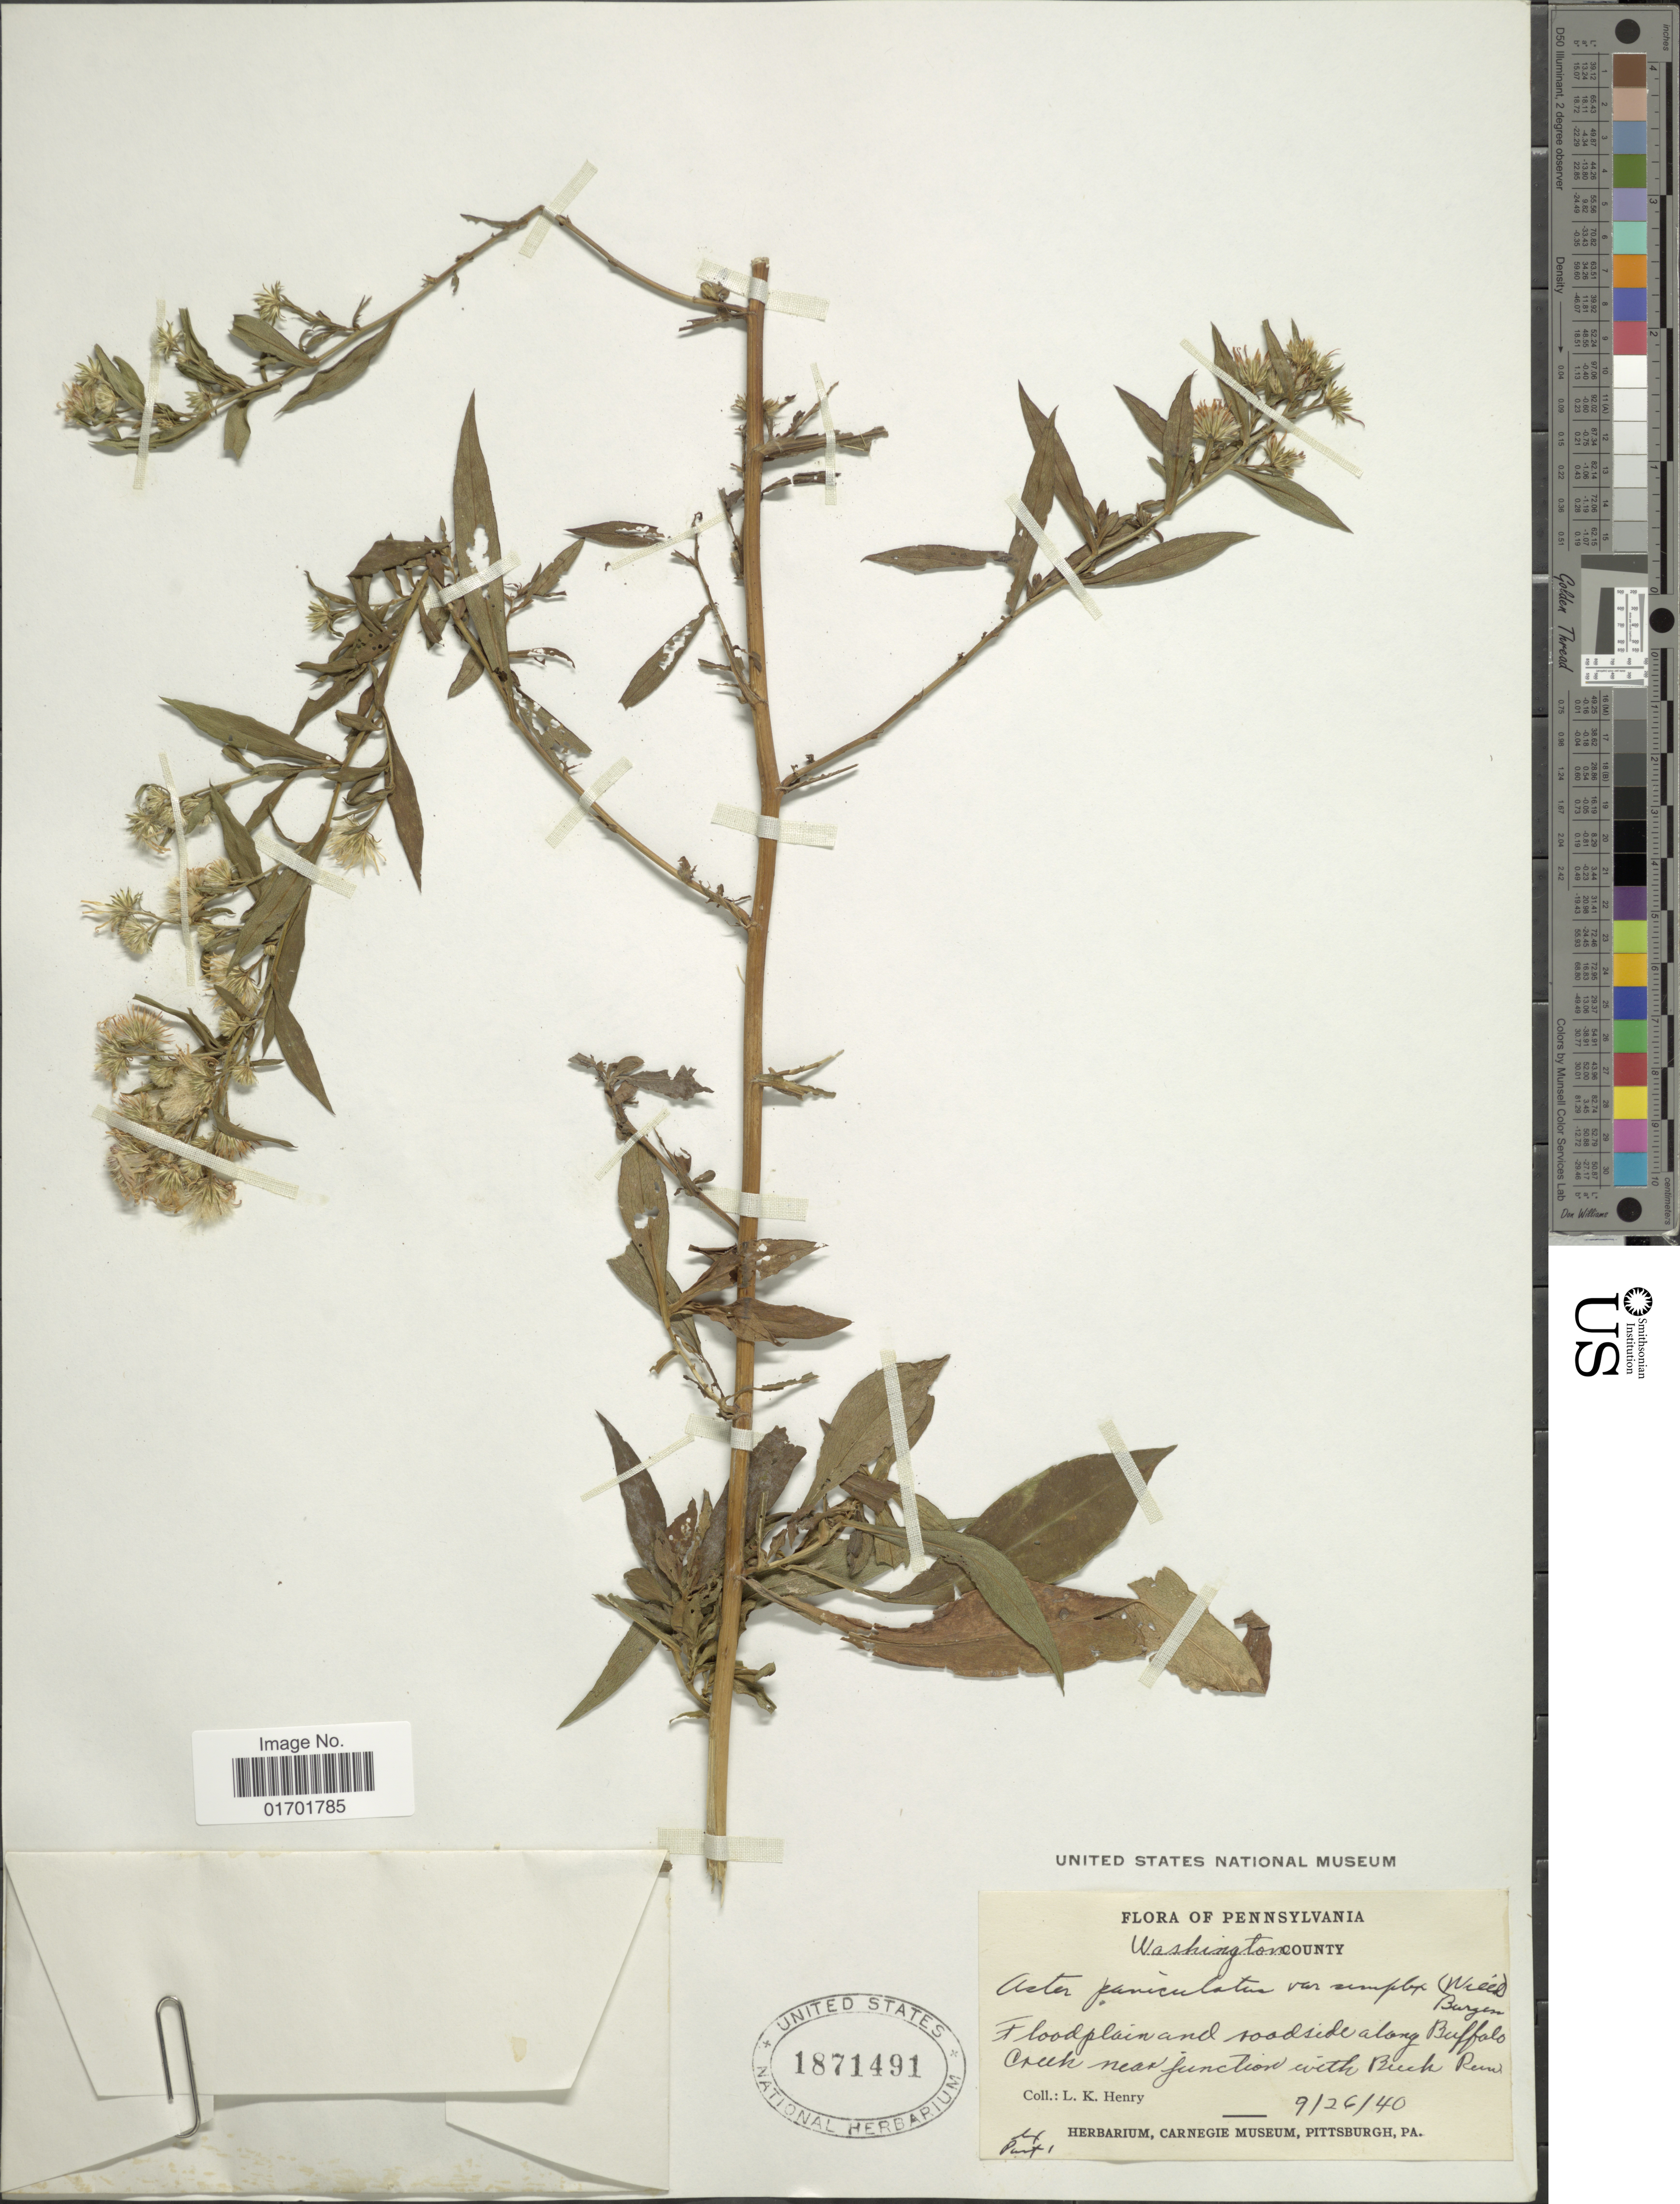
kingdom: Plantae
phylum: Tracheophyta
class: Magnoliopsida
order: Asterales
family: Asteraceae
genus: Symphyotrichum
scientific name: Symphyotrichum lanceolatum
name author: (Willd.) G.L. Nesom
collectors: L. K. Henry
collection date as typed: Transcribed d/m/y: 26/9/40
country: United States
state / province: Pennsylvania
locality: Washington County, along Buffalo Creek near junction with Bush River.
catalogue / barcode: US 1871491